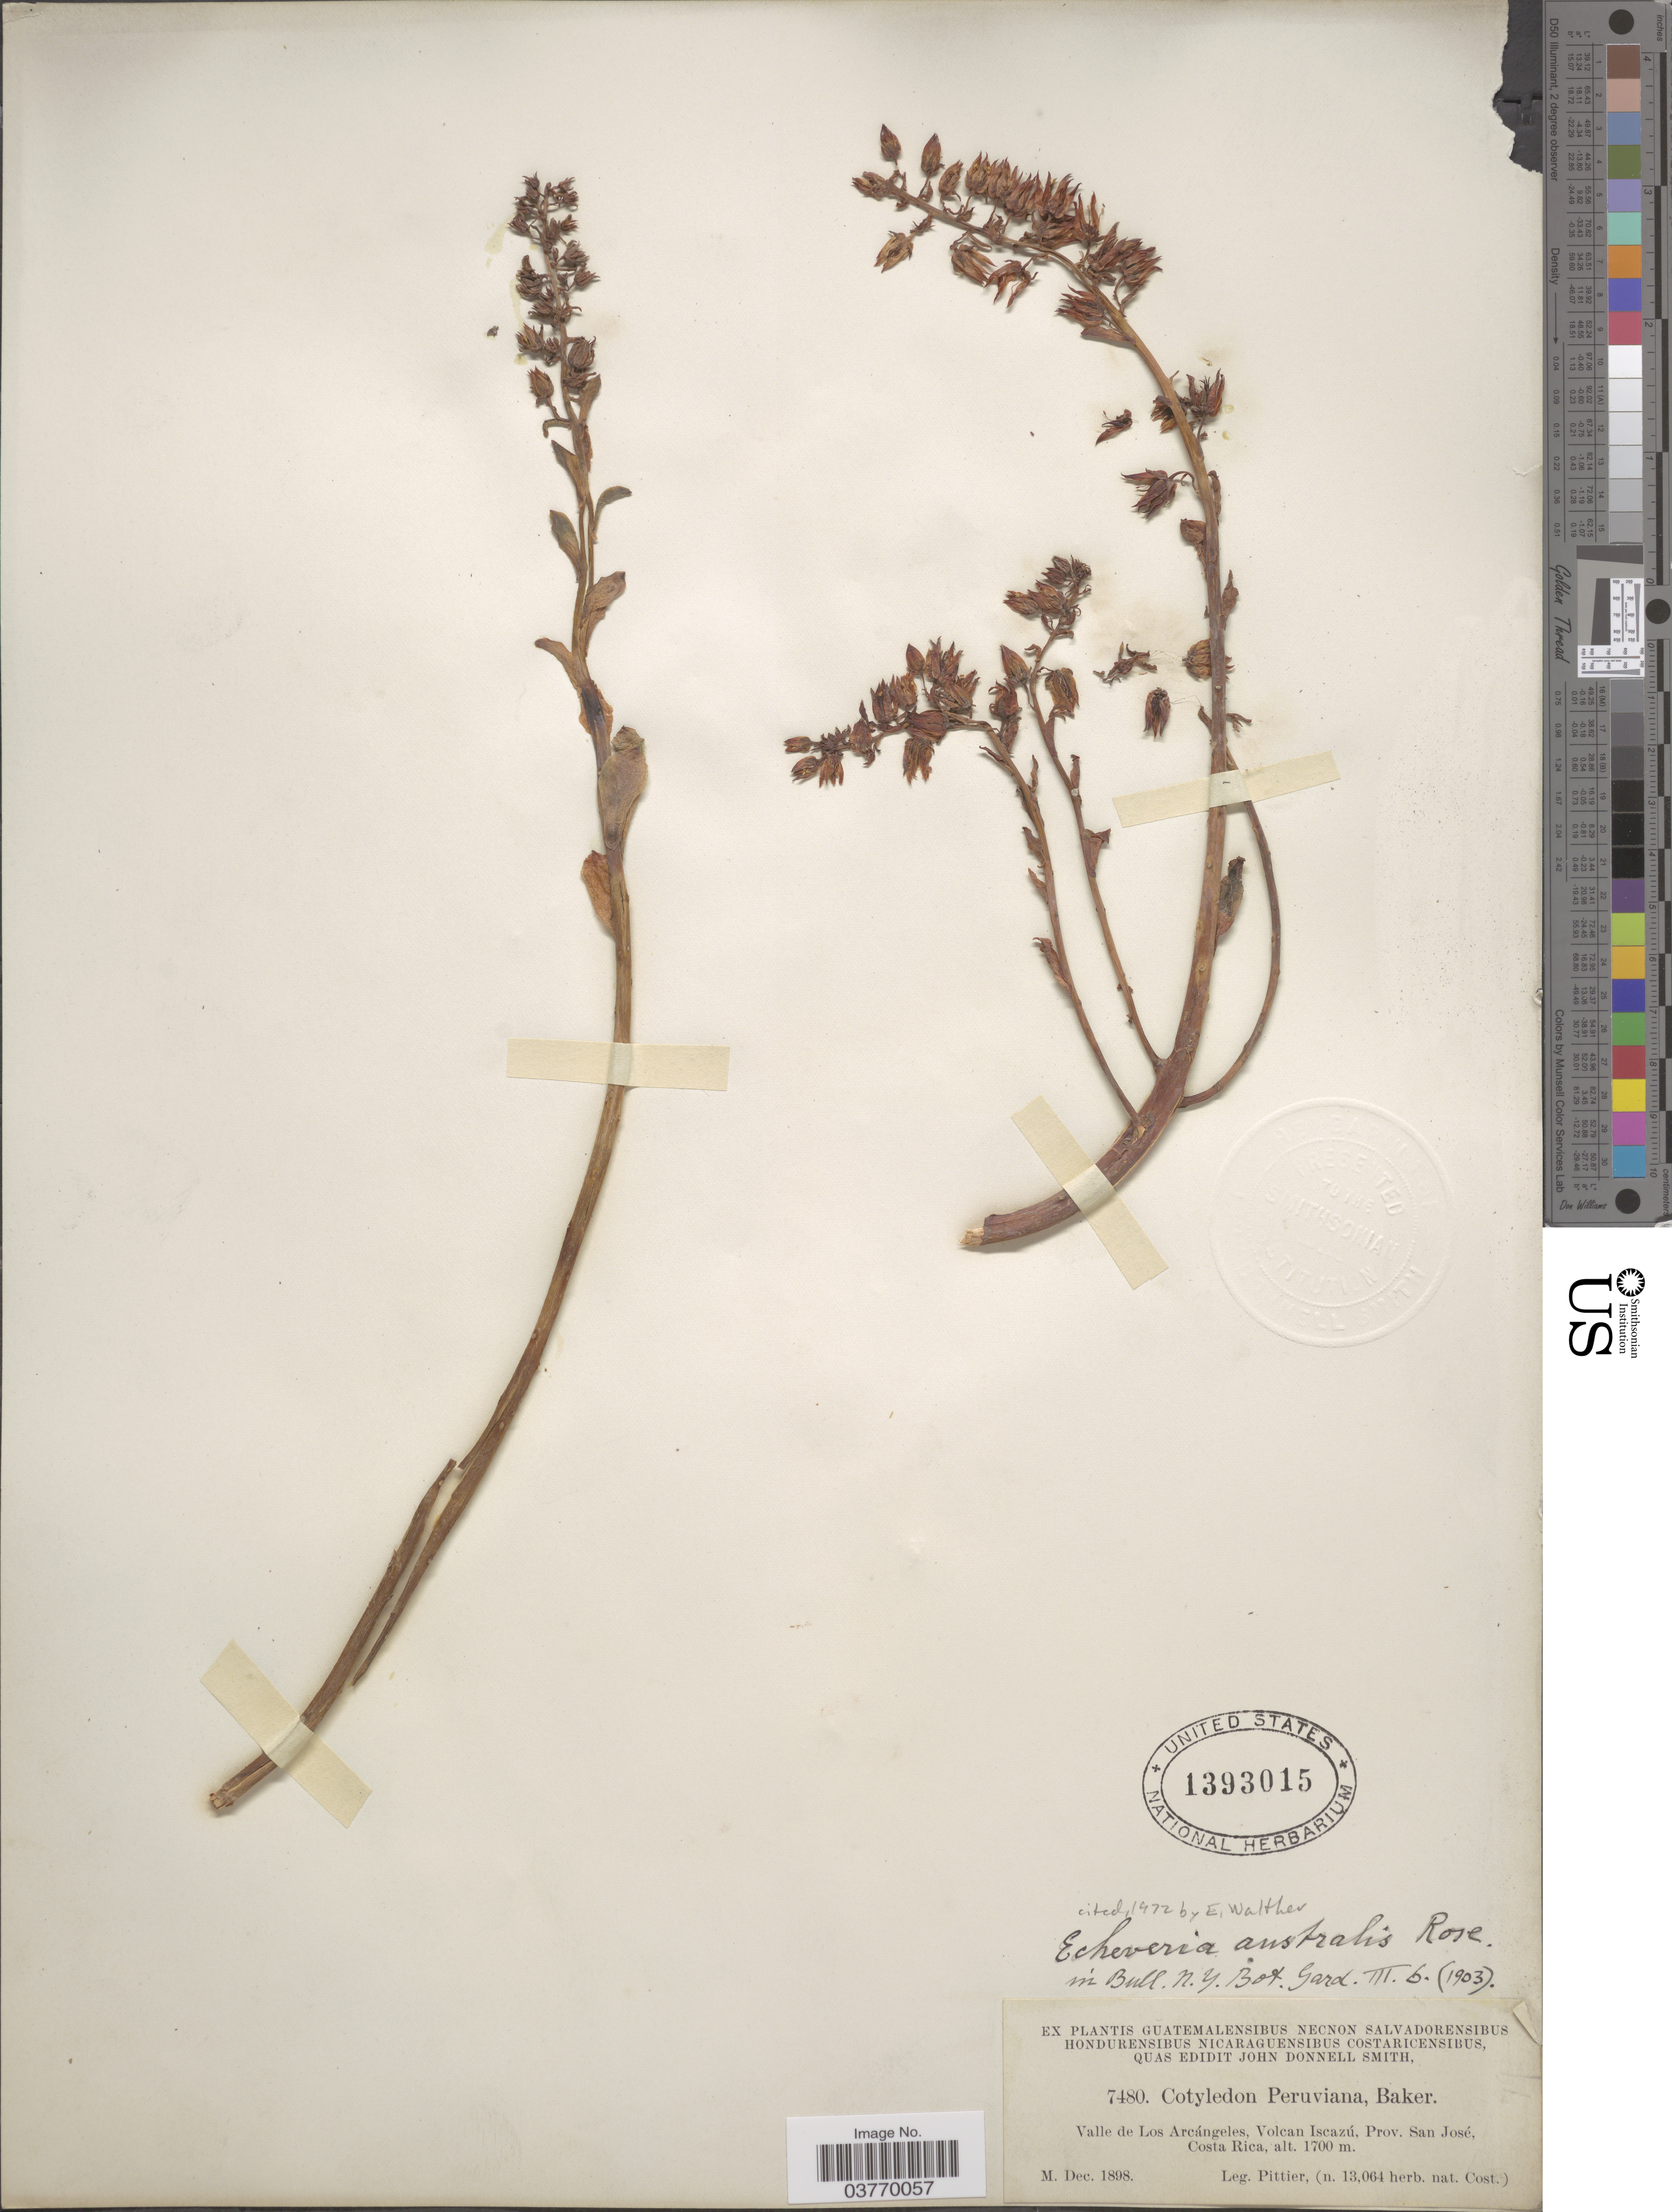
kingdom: Plantae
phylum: Tracheophyta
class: Magnoliopsida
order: Saxifragales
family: Crassulaceae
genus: Echeveria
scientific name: Echeveria australis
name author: Rose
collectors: Pittier, --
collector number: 7480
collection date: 1898-12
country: Costa Rica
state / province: San José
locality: Valle de Los Arcángeles, Volcan Iscazú. Prov. San José.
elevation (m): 1700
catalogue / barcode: US 1393015